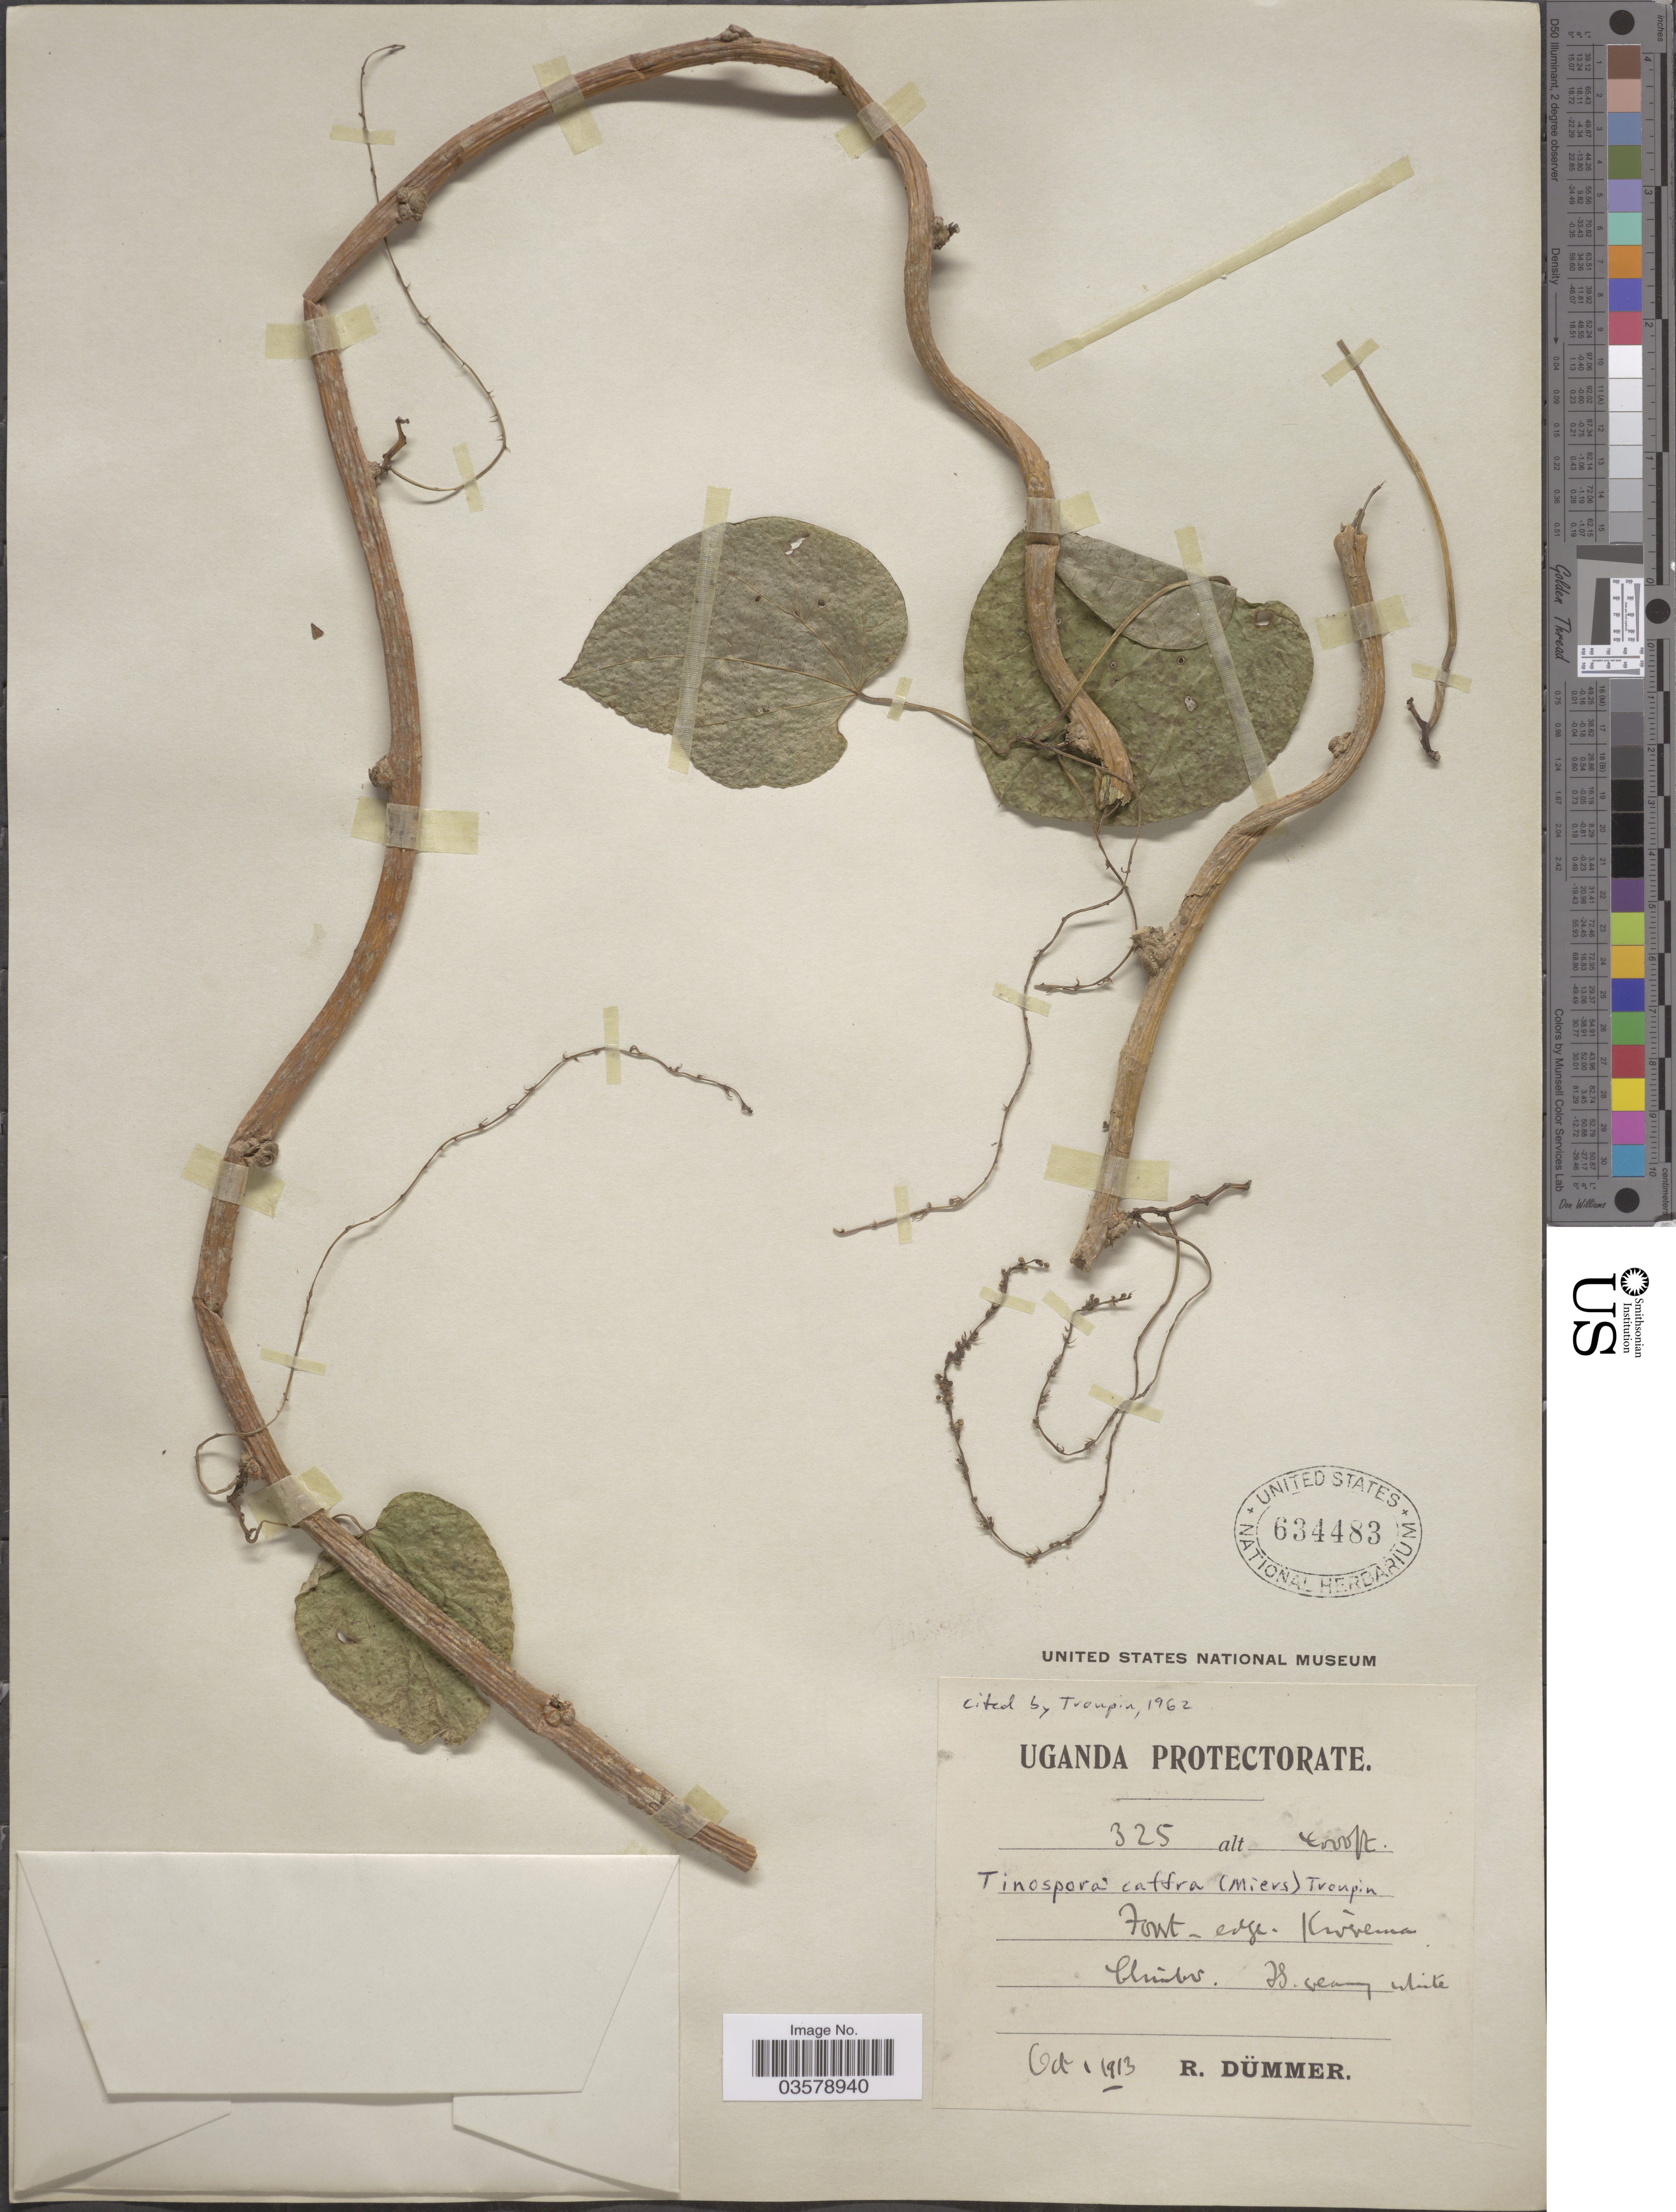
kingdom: Plantae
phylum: Tracheophyta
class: Magnoliopsida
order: Ranunculales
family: Menispermaceae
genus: Hyalosepalum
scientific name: Hyalosepalum caffrum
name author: (Miers) Troupin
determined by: Strong, Mark T., (BOT), Smithsonian Institution - National Museum of Natural History (UNITED STATES)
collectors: R. A. Dümmer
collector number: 325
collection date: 1913-10-01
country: Uganda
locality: Forest-edge. Kirerema.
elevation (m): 1219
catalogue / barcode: US 634483